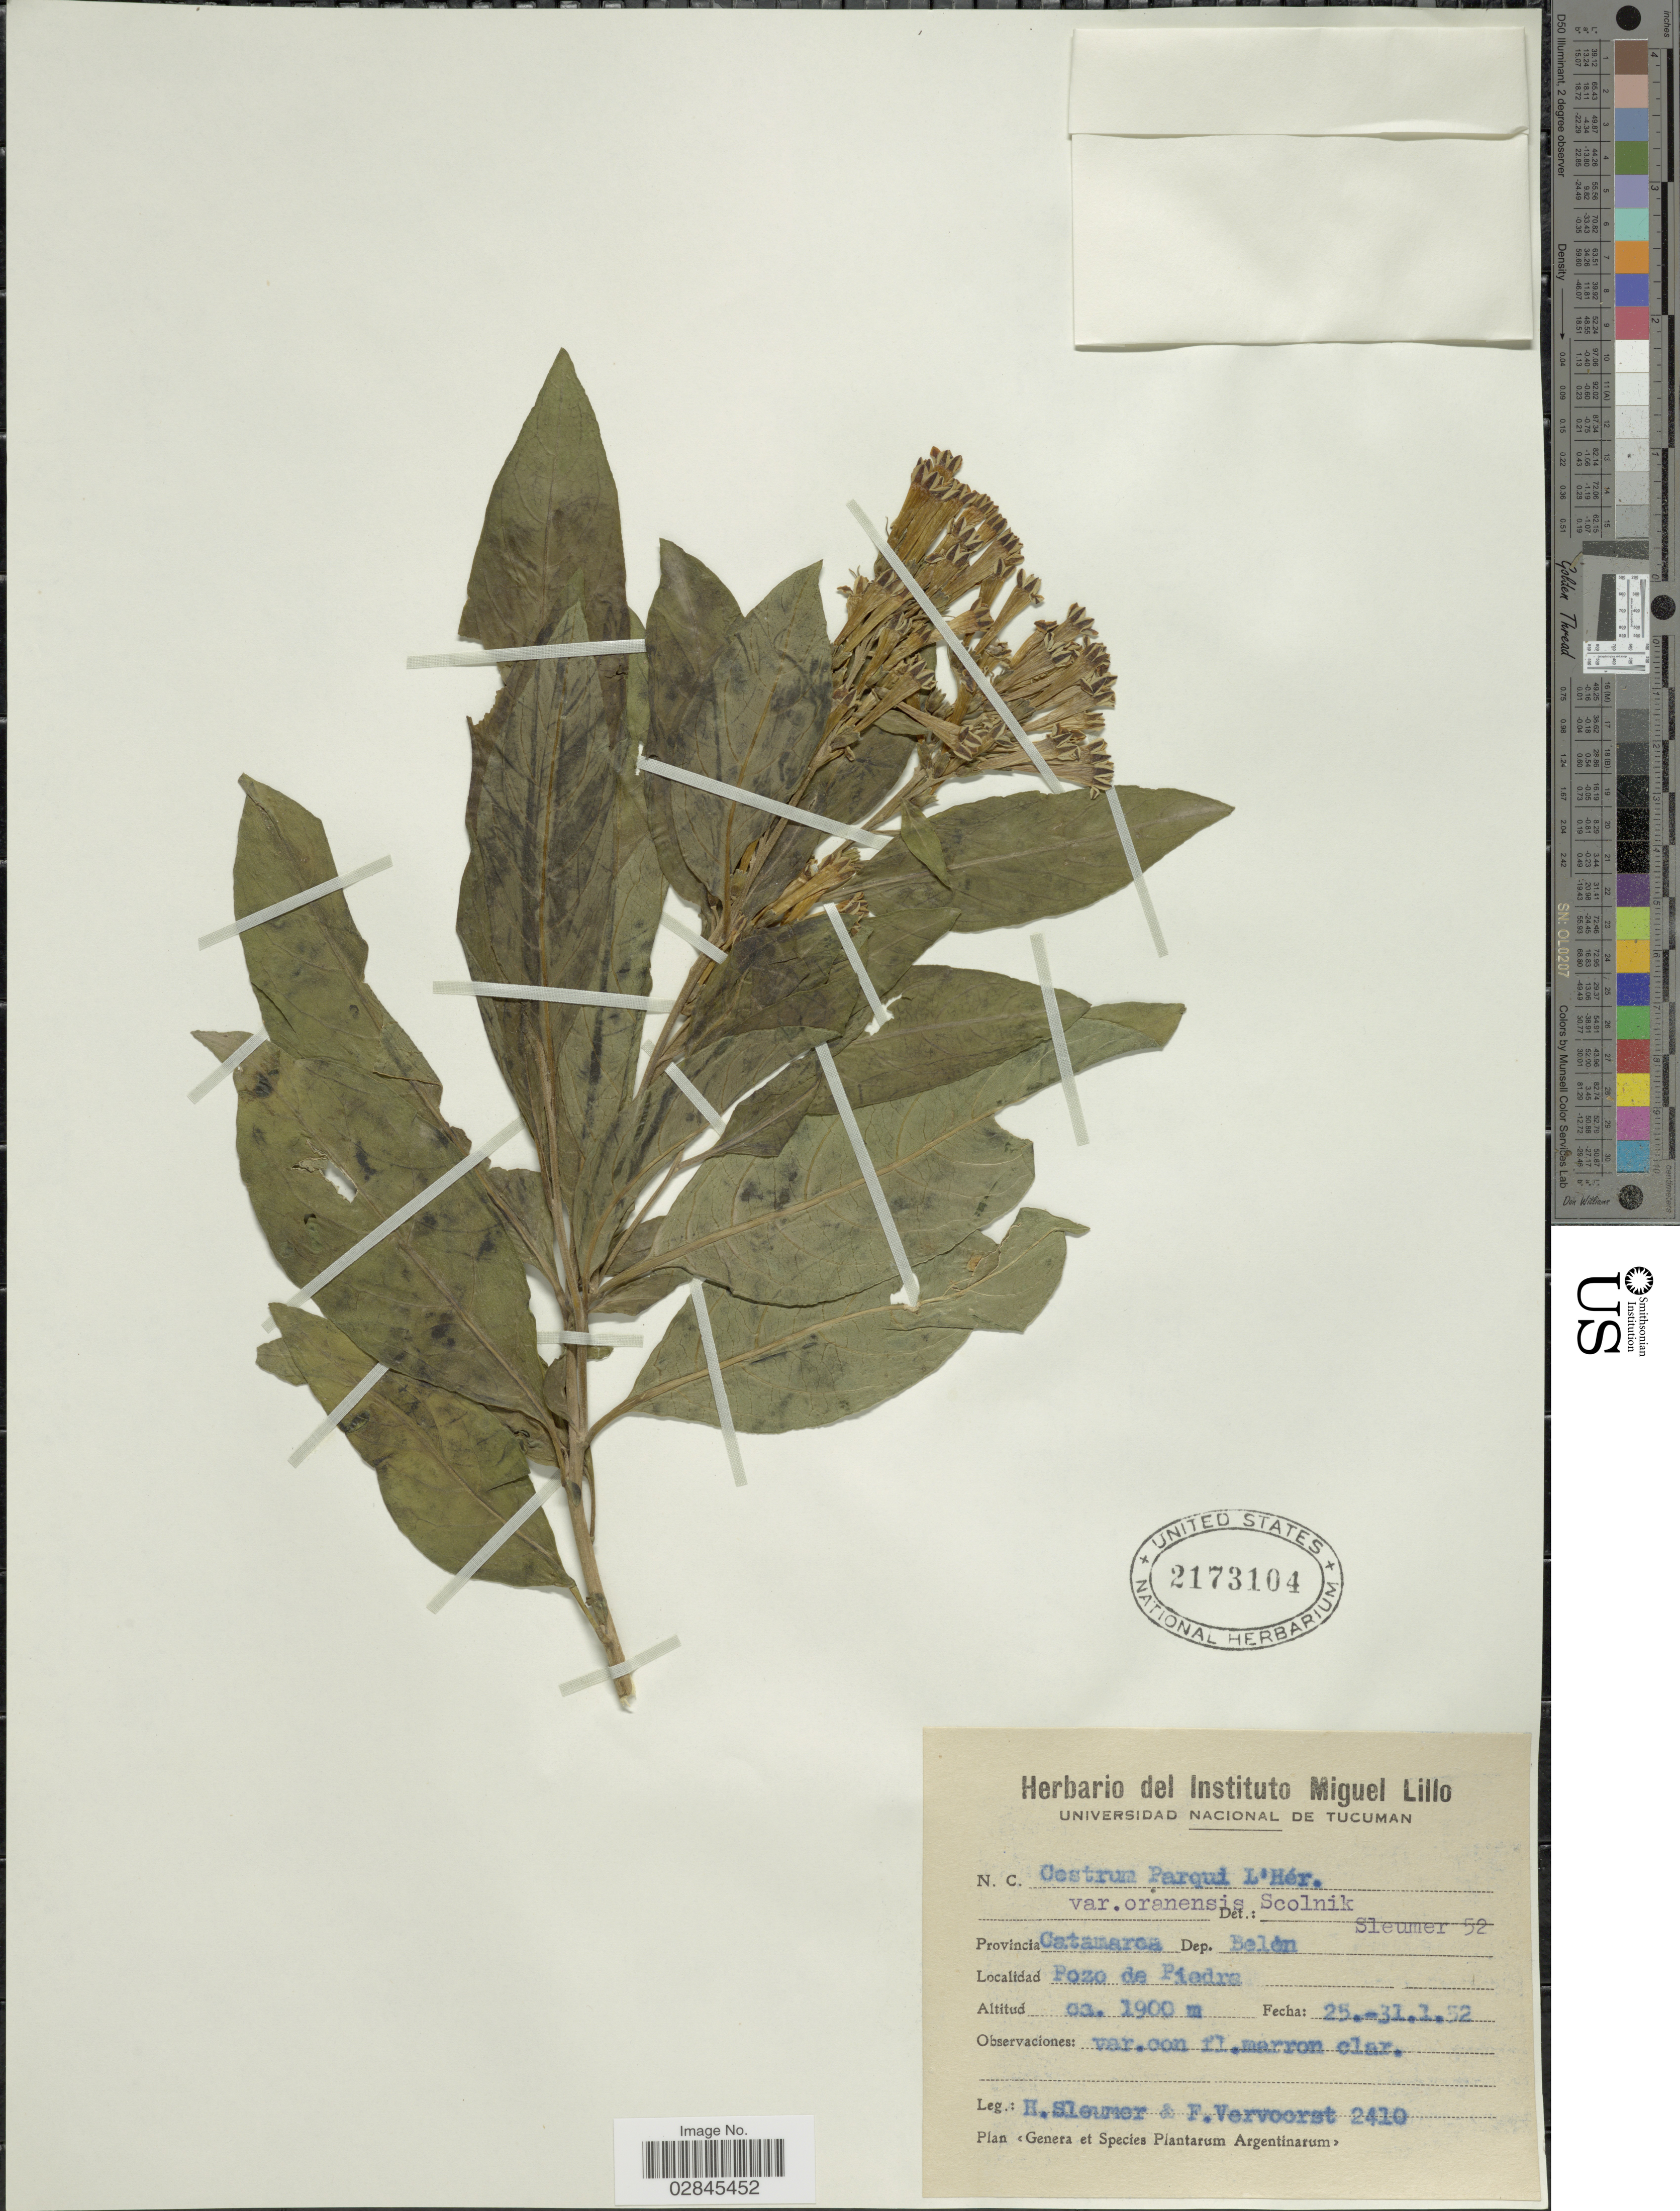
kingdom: Plantae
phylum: Tracheophyta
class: Magnoliopsida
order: Solanales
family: Solanaceae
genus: Cestrum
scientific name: Cestrum parqui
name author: L'Hér.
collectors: H. O. Sleumer & F. Vervoorst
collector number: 2410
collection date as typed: Transcribed d/m/y: 25/1/52 to 31/1/52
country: Argentina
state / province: Catamarca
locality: Dep. Belén. Pozo de Piedra.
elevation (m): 1900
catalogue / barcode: US 2173104